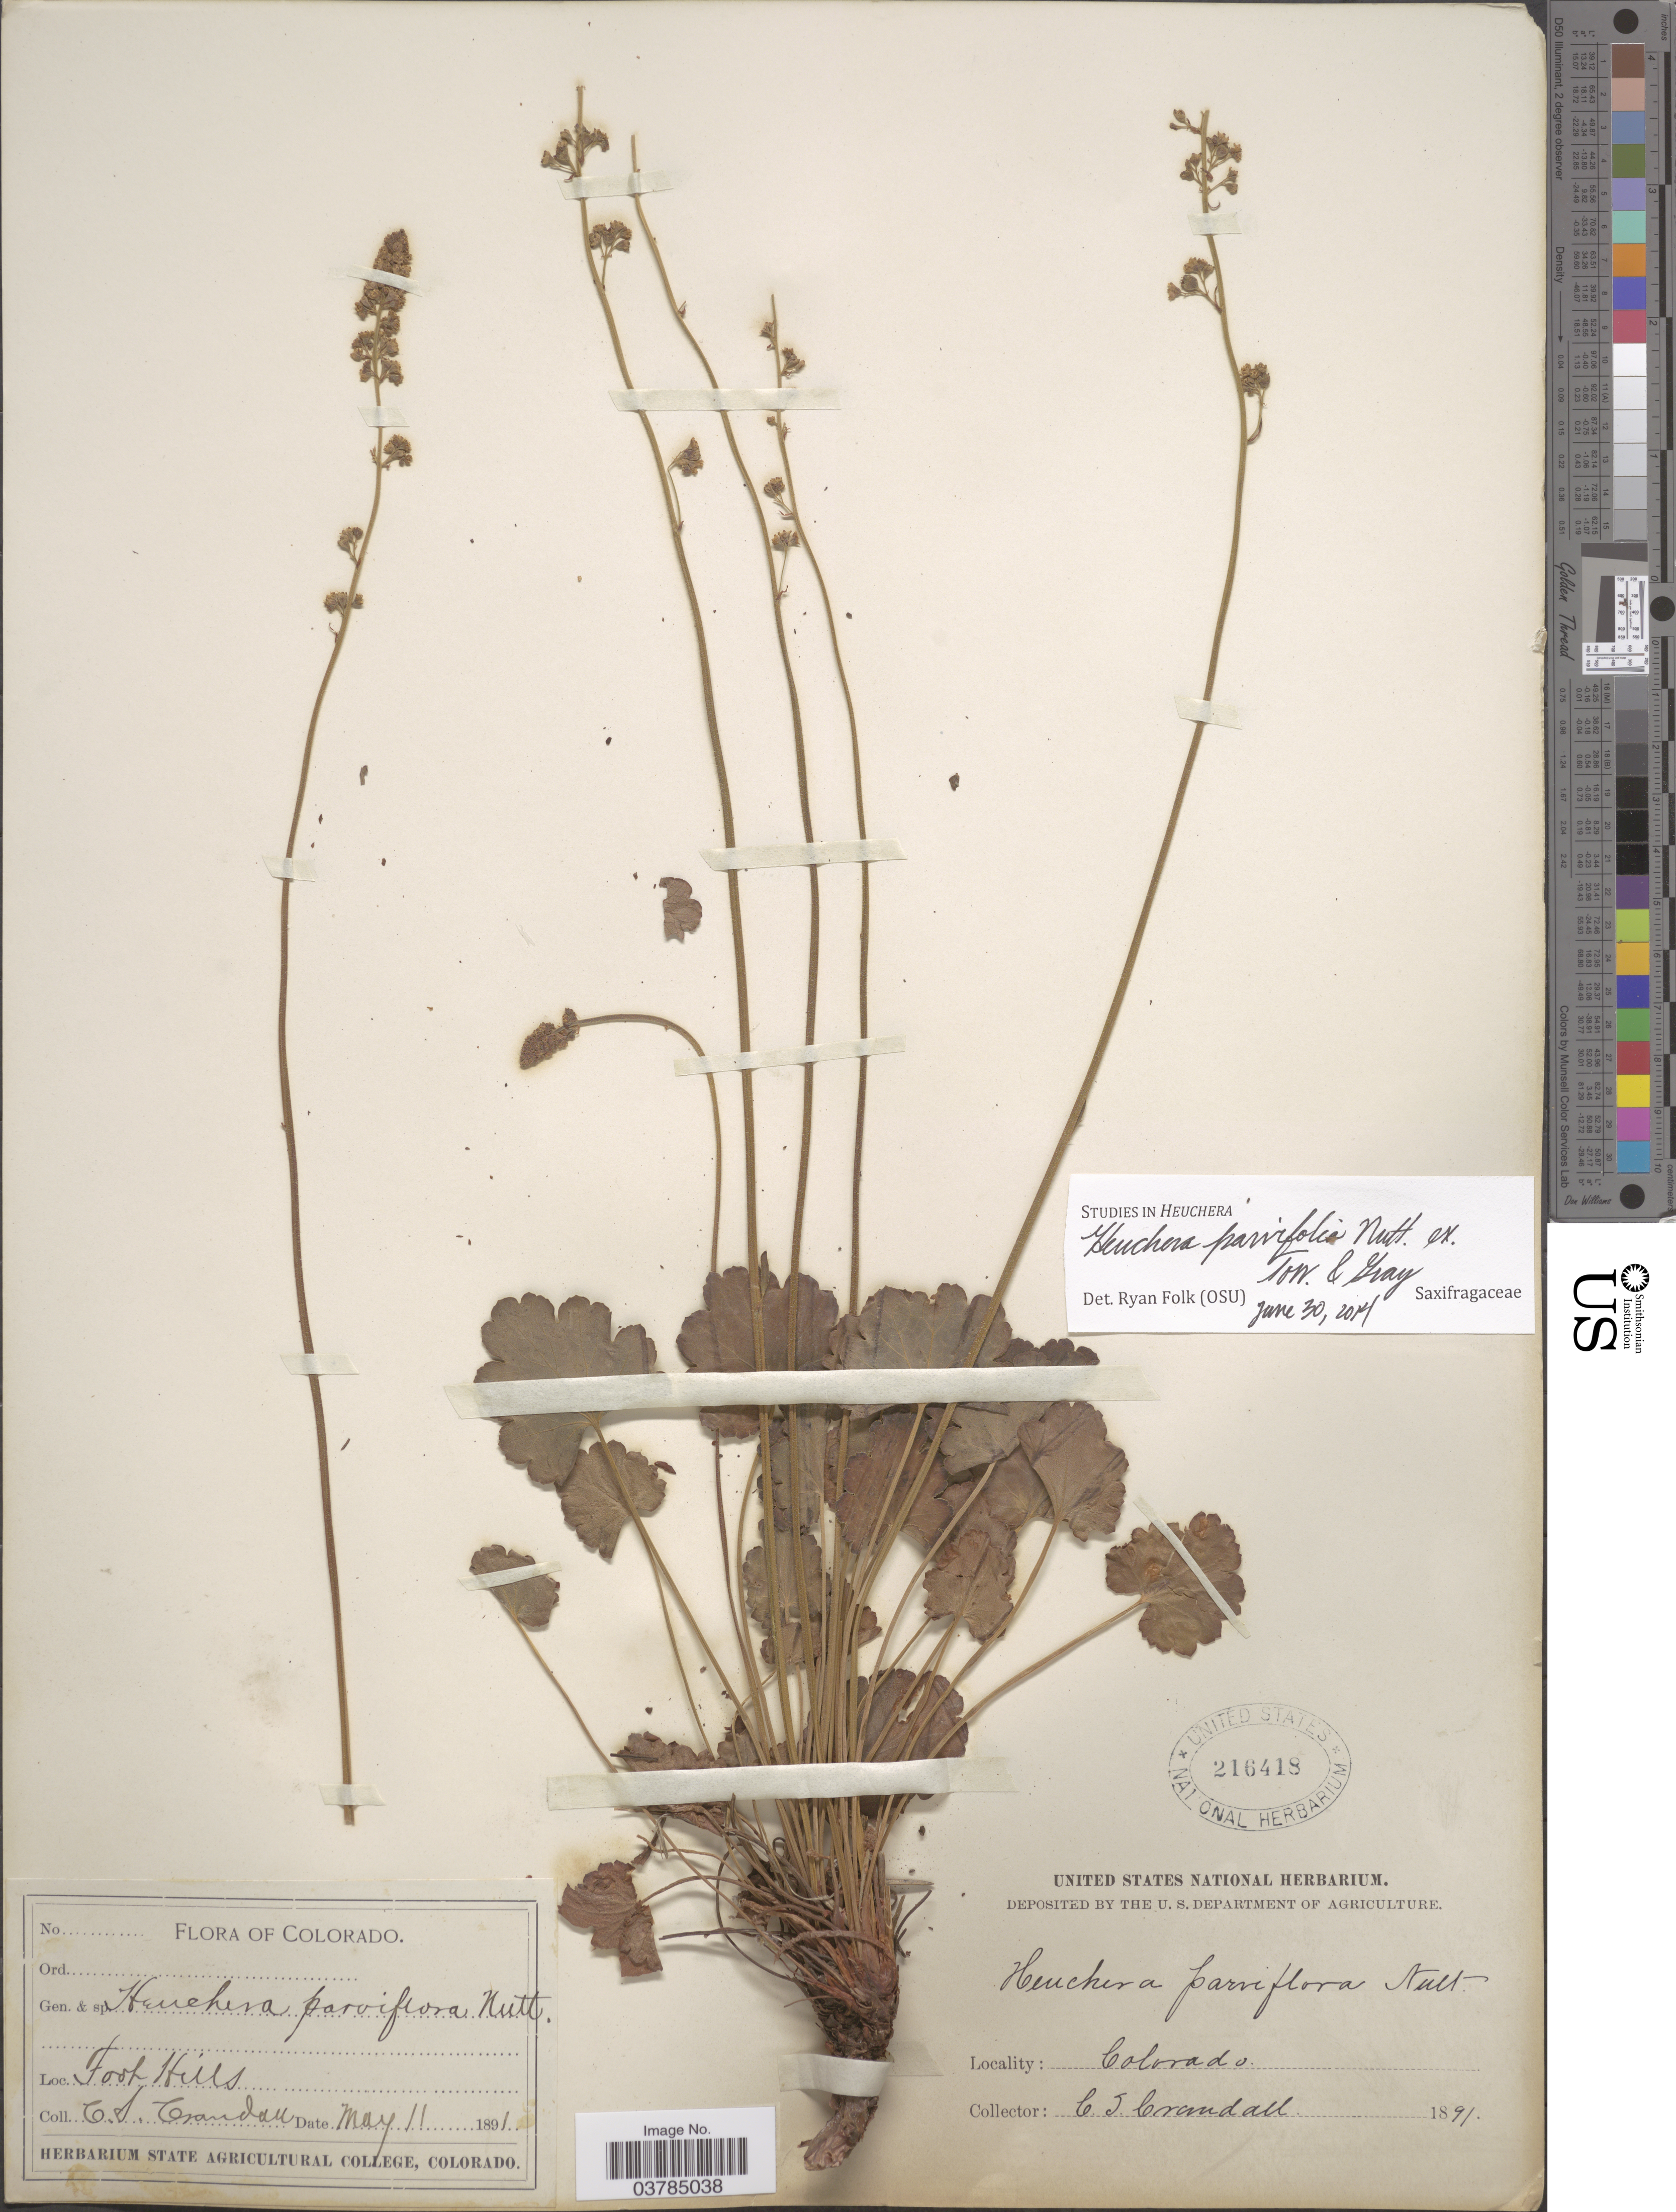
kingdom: Plantae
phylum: Tracheophyta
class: Magnoliopsida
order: Saxifragales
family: Saxifragaceae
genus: Heuchera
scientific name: Heuchera parvifolia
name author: Nutt.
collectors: C. Crandall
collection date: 1891-05-11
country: United States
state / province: Colorado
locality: Foot hills.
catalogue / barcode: US 216418